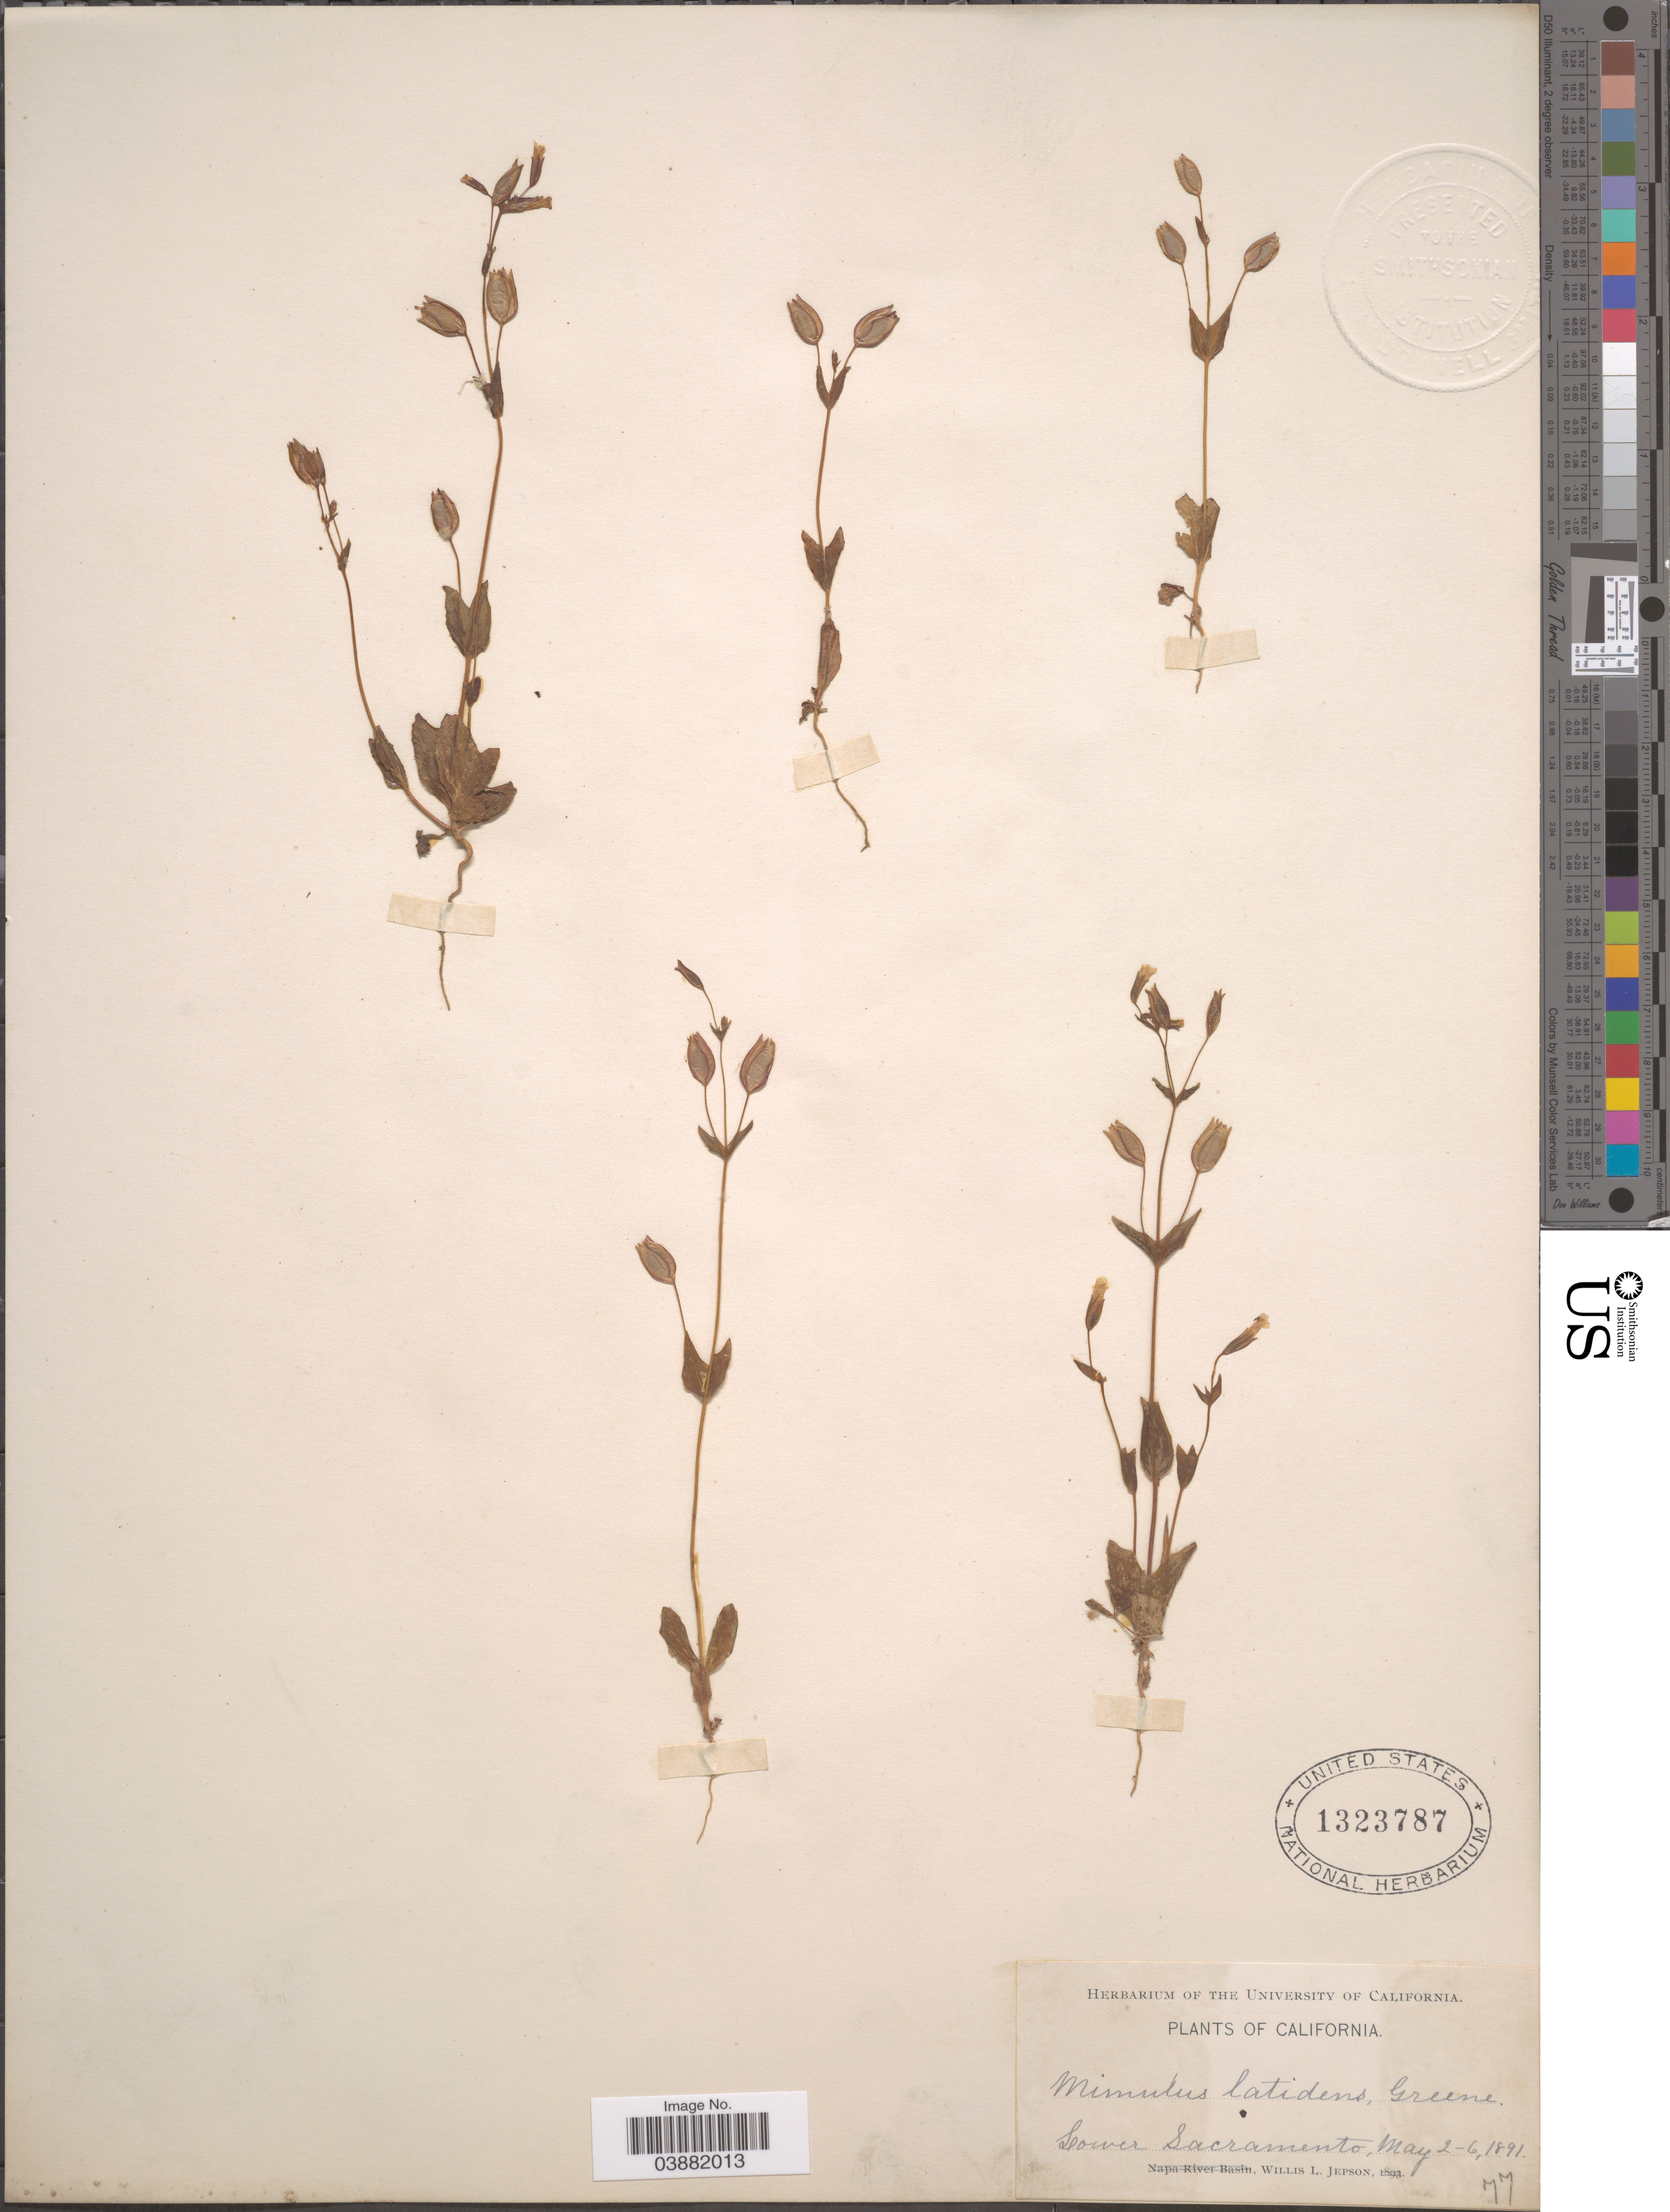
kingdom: Plantae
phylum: Tracheophyta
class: Magnoliopsida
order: Lamiales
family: Phrymaceae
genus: Mimulus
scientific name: Mimulus latidens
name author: Greene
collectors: W. L. Jepson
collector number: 77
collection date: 1891-05-02/1891-05-06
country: United States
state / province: California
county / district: Sacramento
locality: Lower Sacramento.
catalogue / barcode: US 1323787